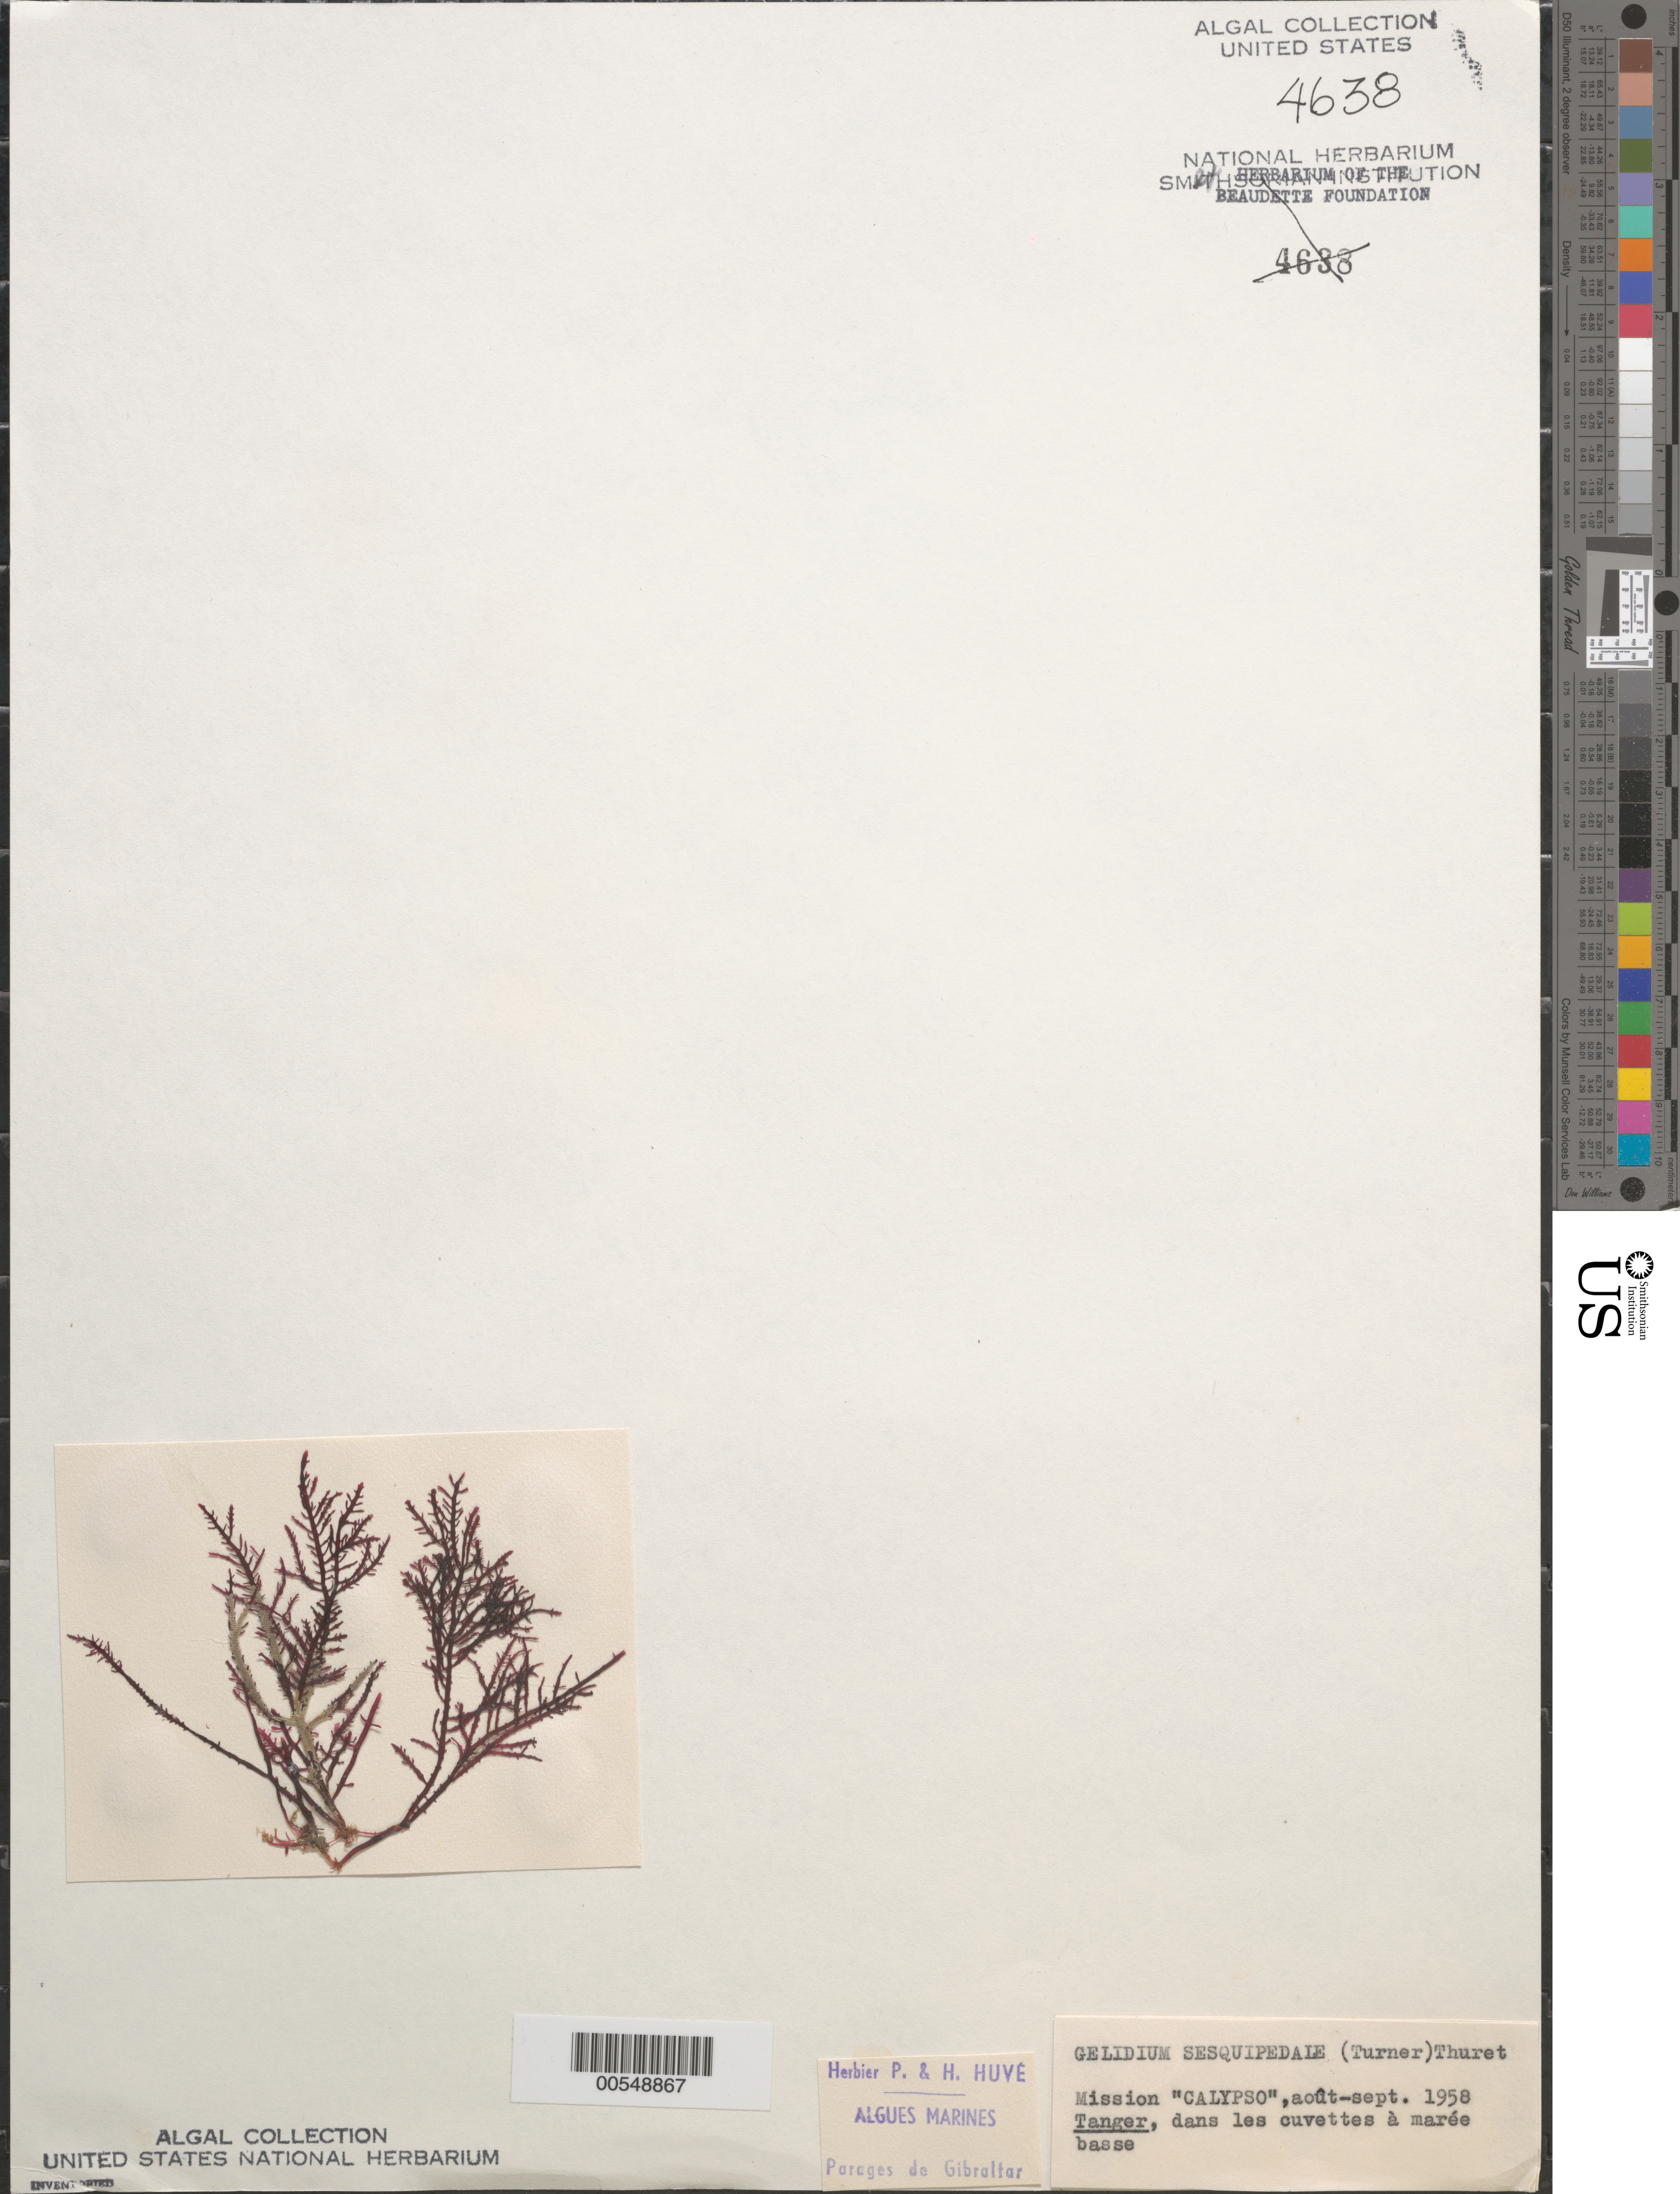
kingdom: Plantae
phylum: Rhodophyta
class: Florideophyceae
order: Gelidiales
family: Gelidiaceae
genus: Gelidium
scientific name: Gelidium corneum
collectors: P. Huve & H. Huve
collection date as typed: Aug 1958 TO -- Sep 1958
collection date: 1958-08/1958-09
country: Morocco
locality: Tangier (Tanger)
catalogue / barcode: US 4638